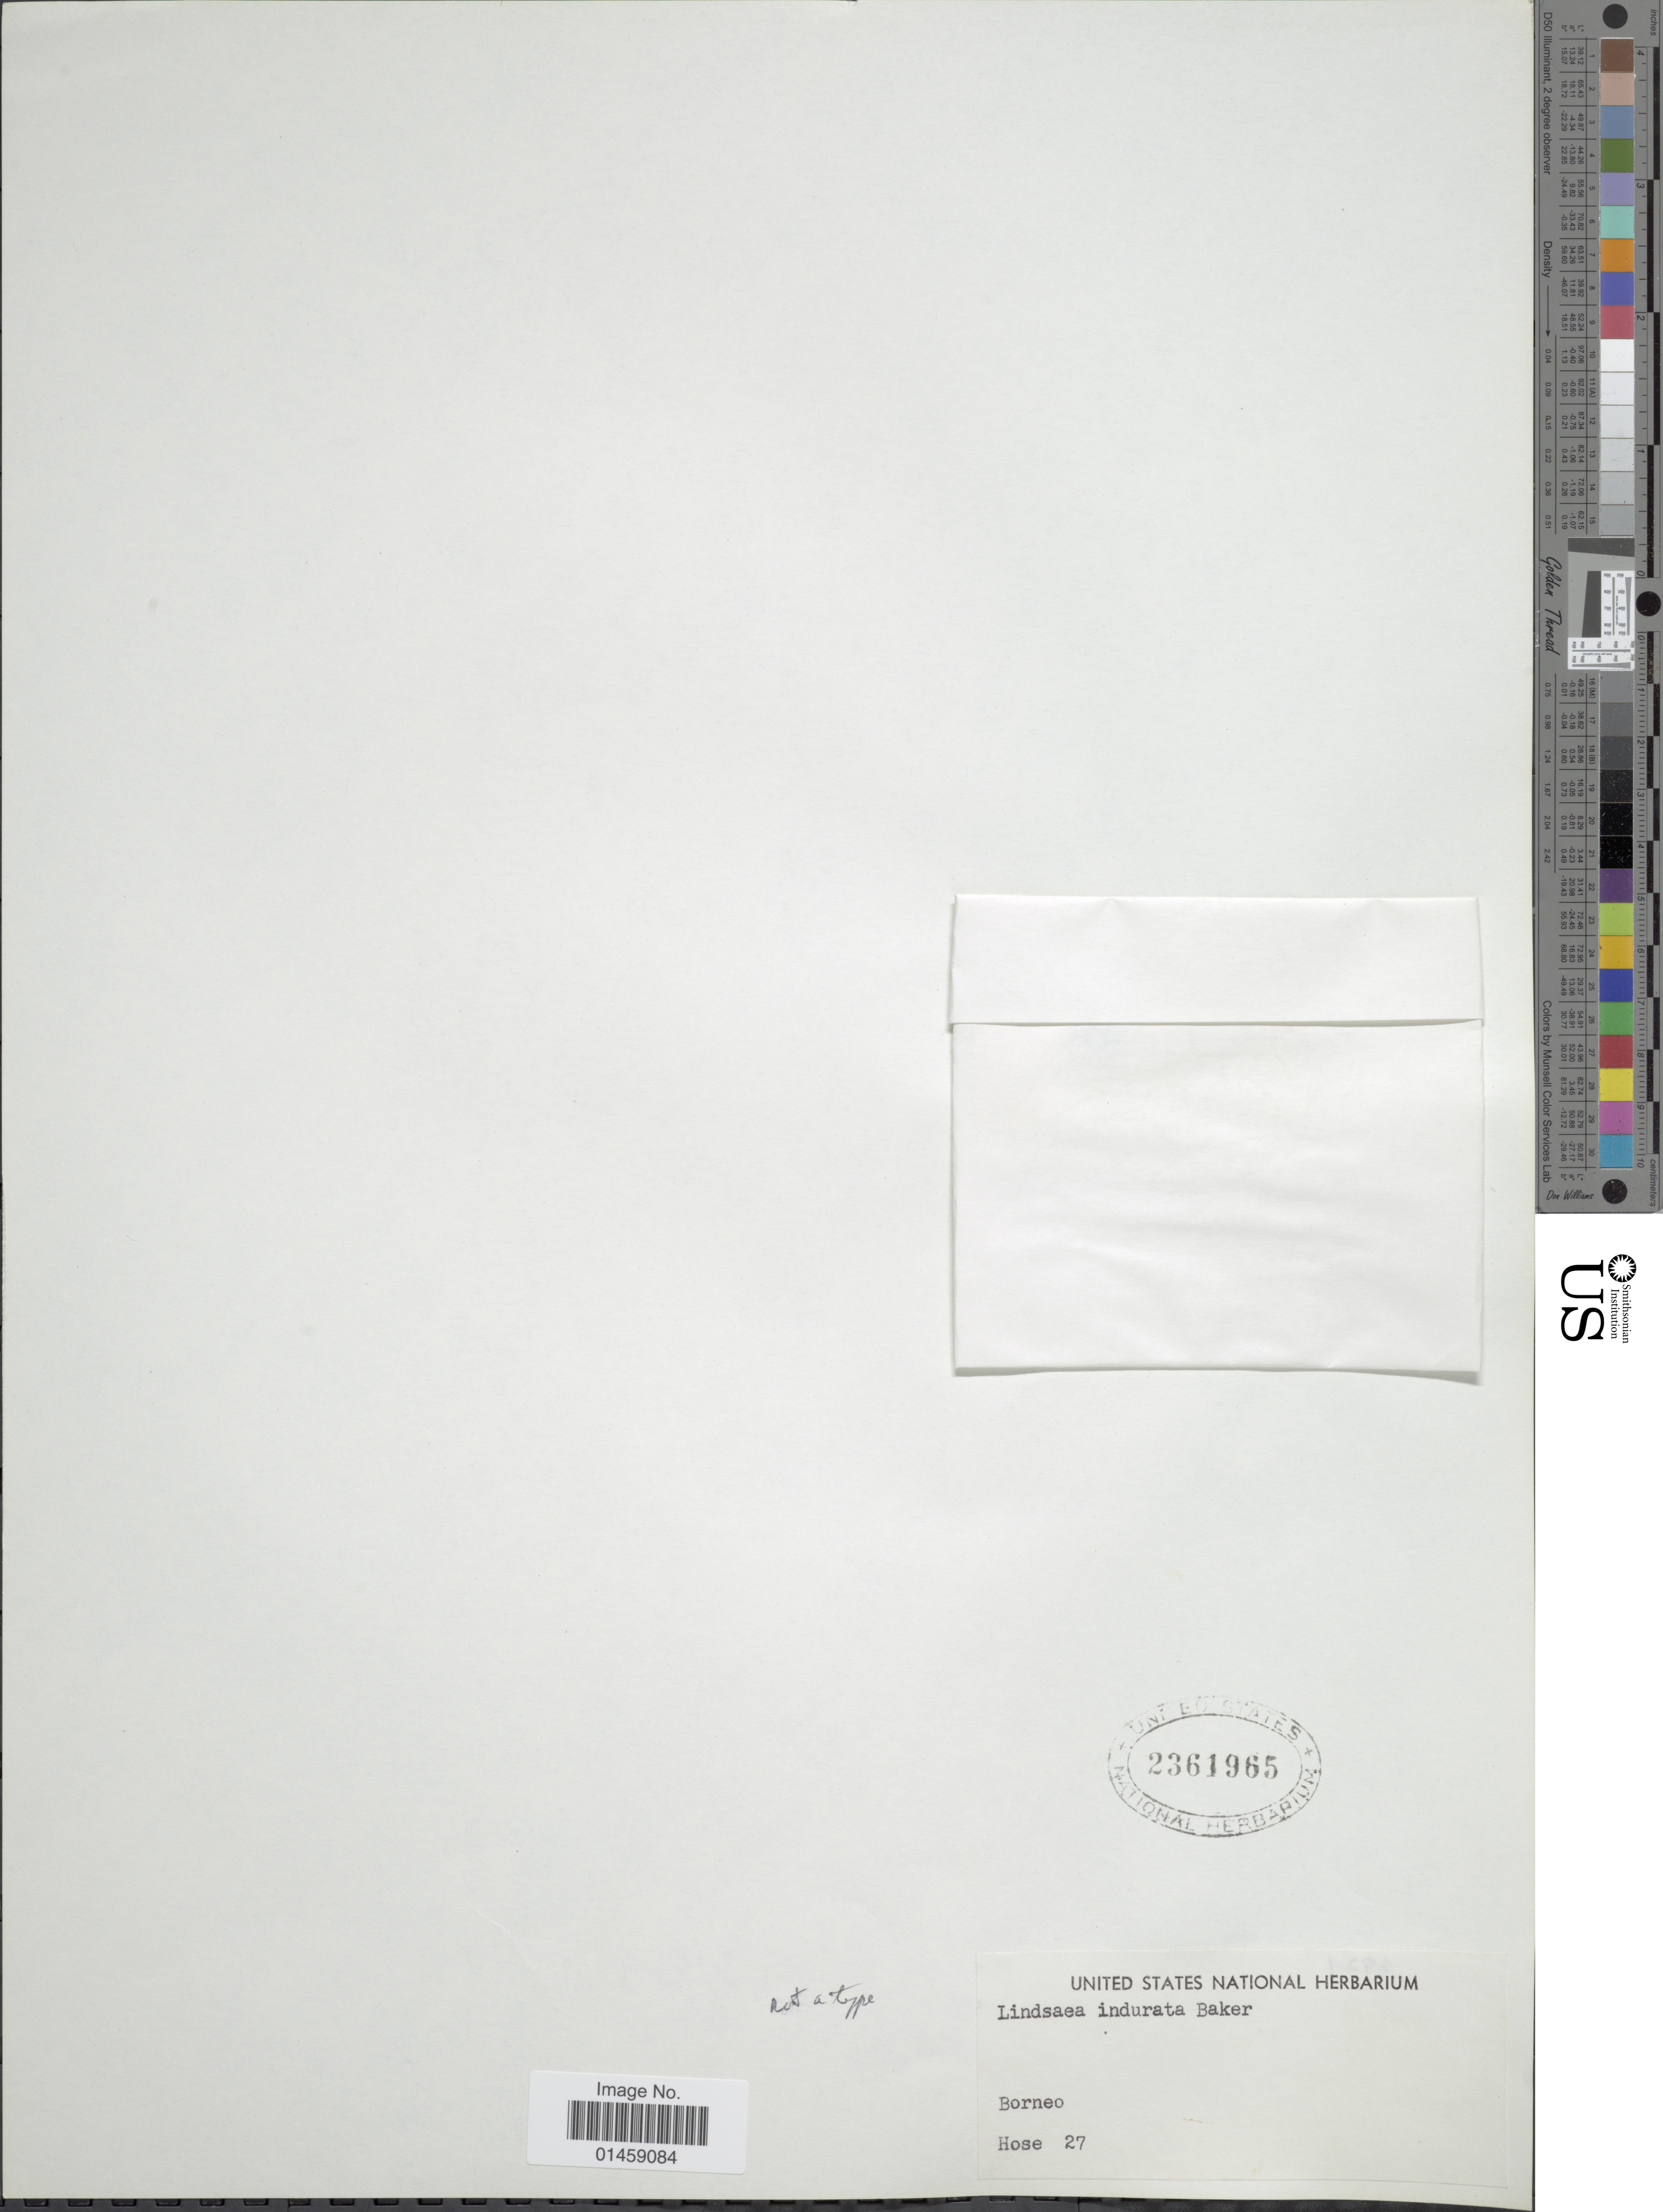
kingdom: Plantae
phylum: Tracheophyta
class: Polypodiopsida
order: Polypodiales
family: Lindsaeaceae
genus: Lindsaea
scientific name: Lindsaea indurata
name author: Baker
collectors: C. Hose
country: Malaysia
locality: Borneo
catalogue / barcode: US 2361965